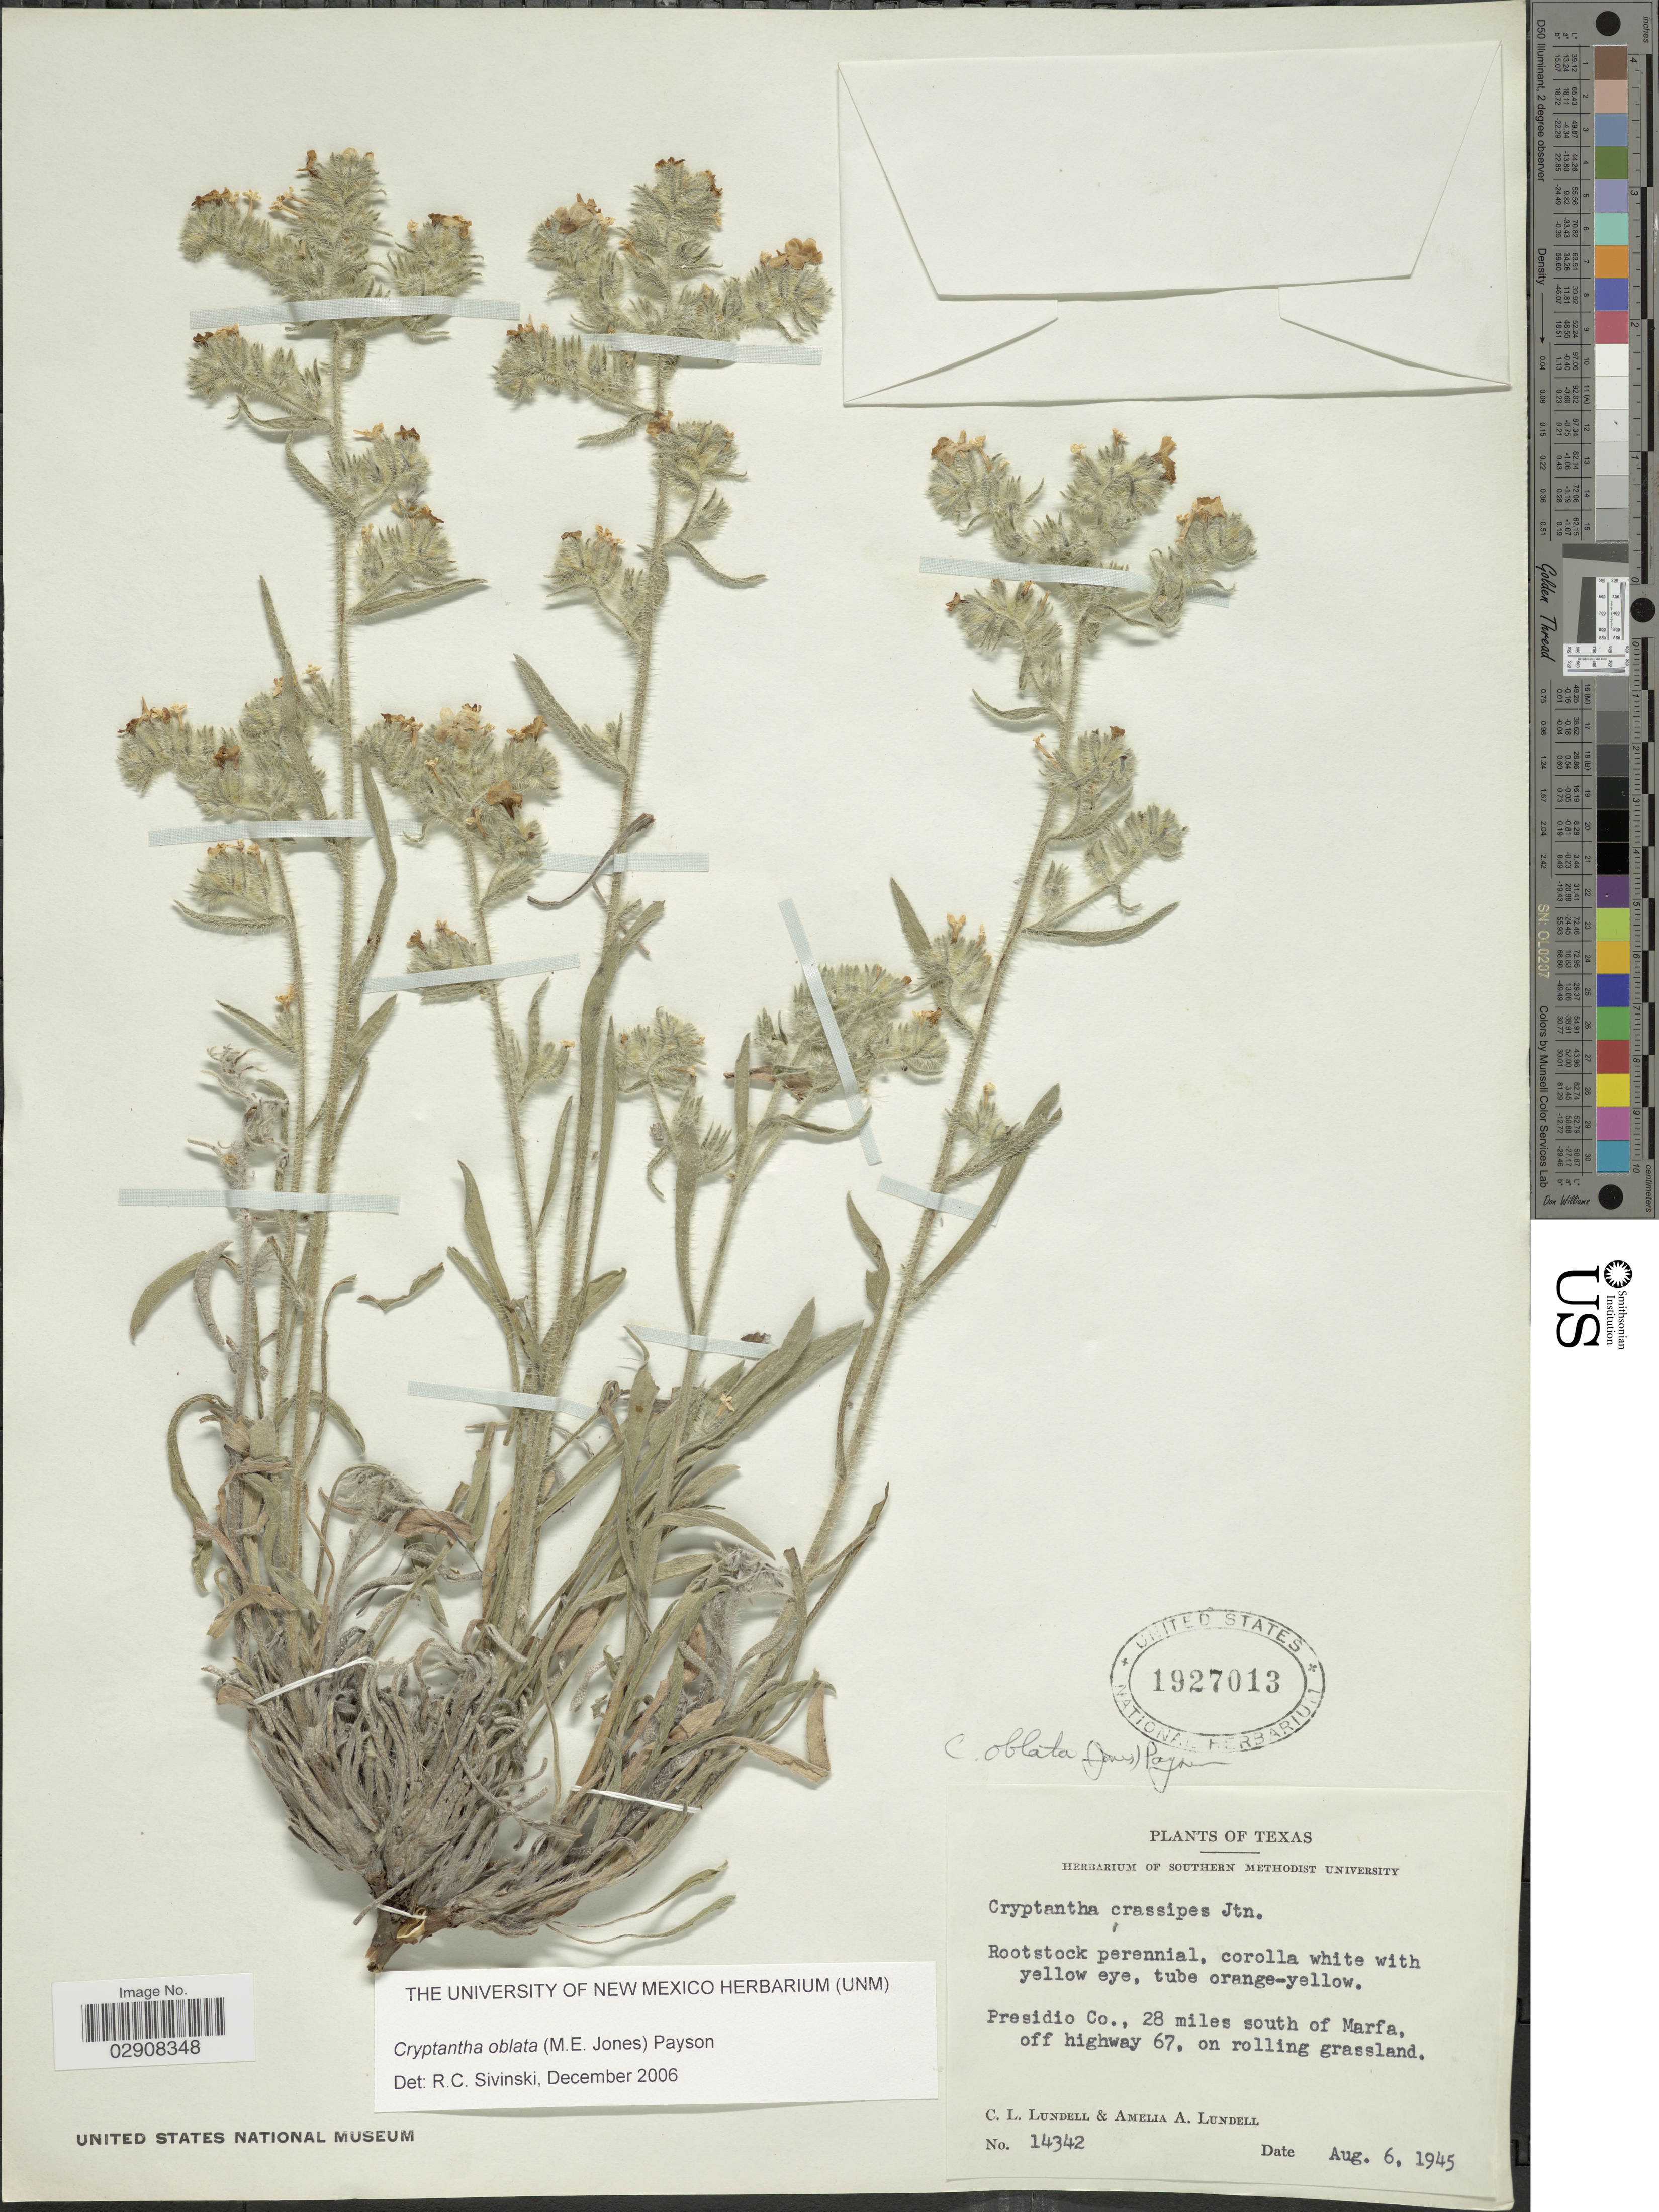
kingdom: Plantae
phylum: Tracheophyta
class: Magnoliopsida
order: Boraginales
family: Boraginaceae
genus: Cryptantha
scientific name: Cryptantha oblata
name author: (M.E. Jones) Payson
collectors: C. L. Lundell & A. A. Lundell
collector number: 14342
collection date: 1945-08-06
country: United States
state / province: Texas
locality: Presidio Co., 28 miles south of Marfa, off highway 67, on rolling grassland.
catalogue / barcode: US 1927013